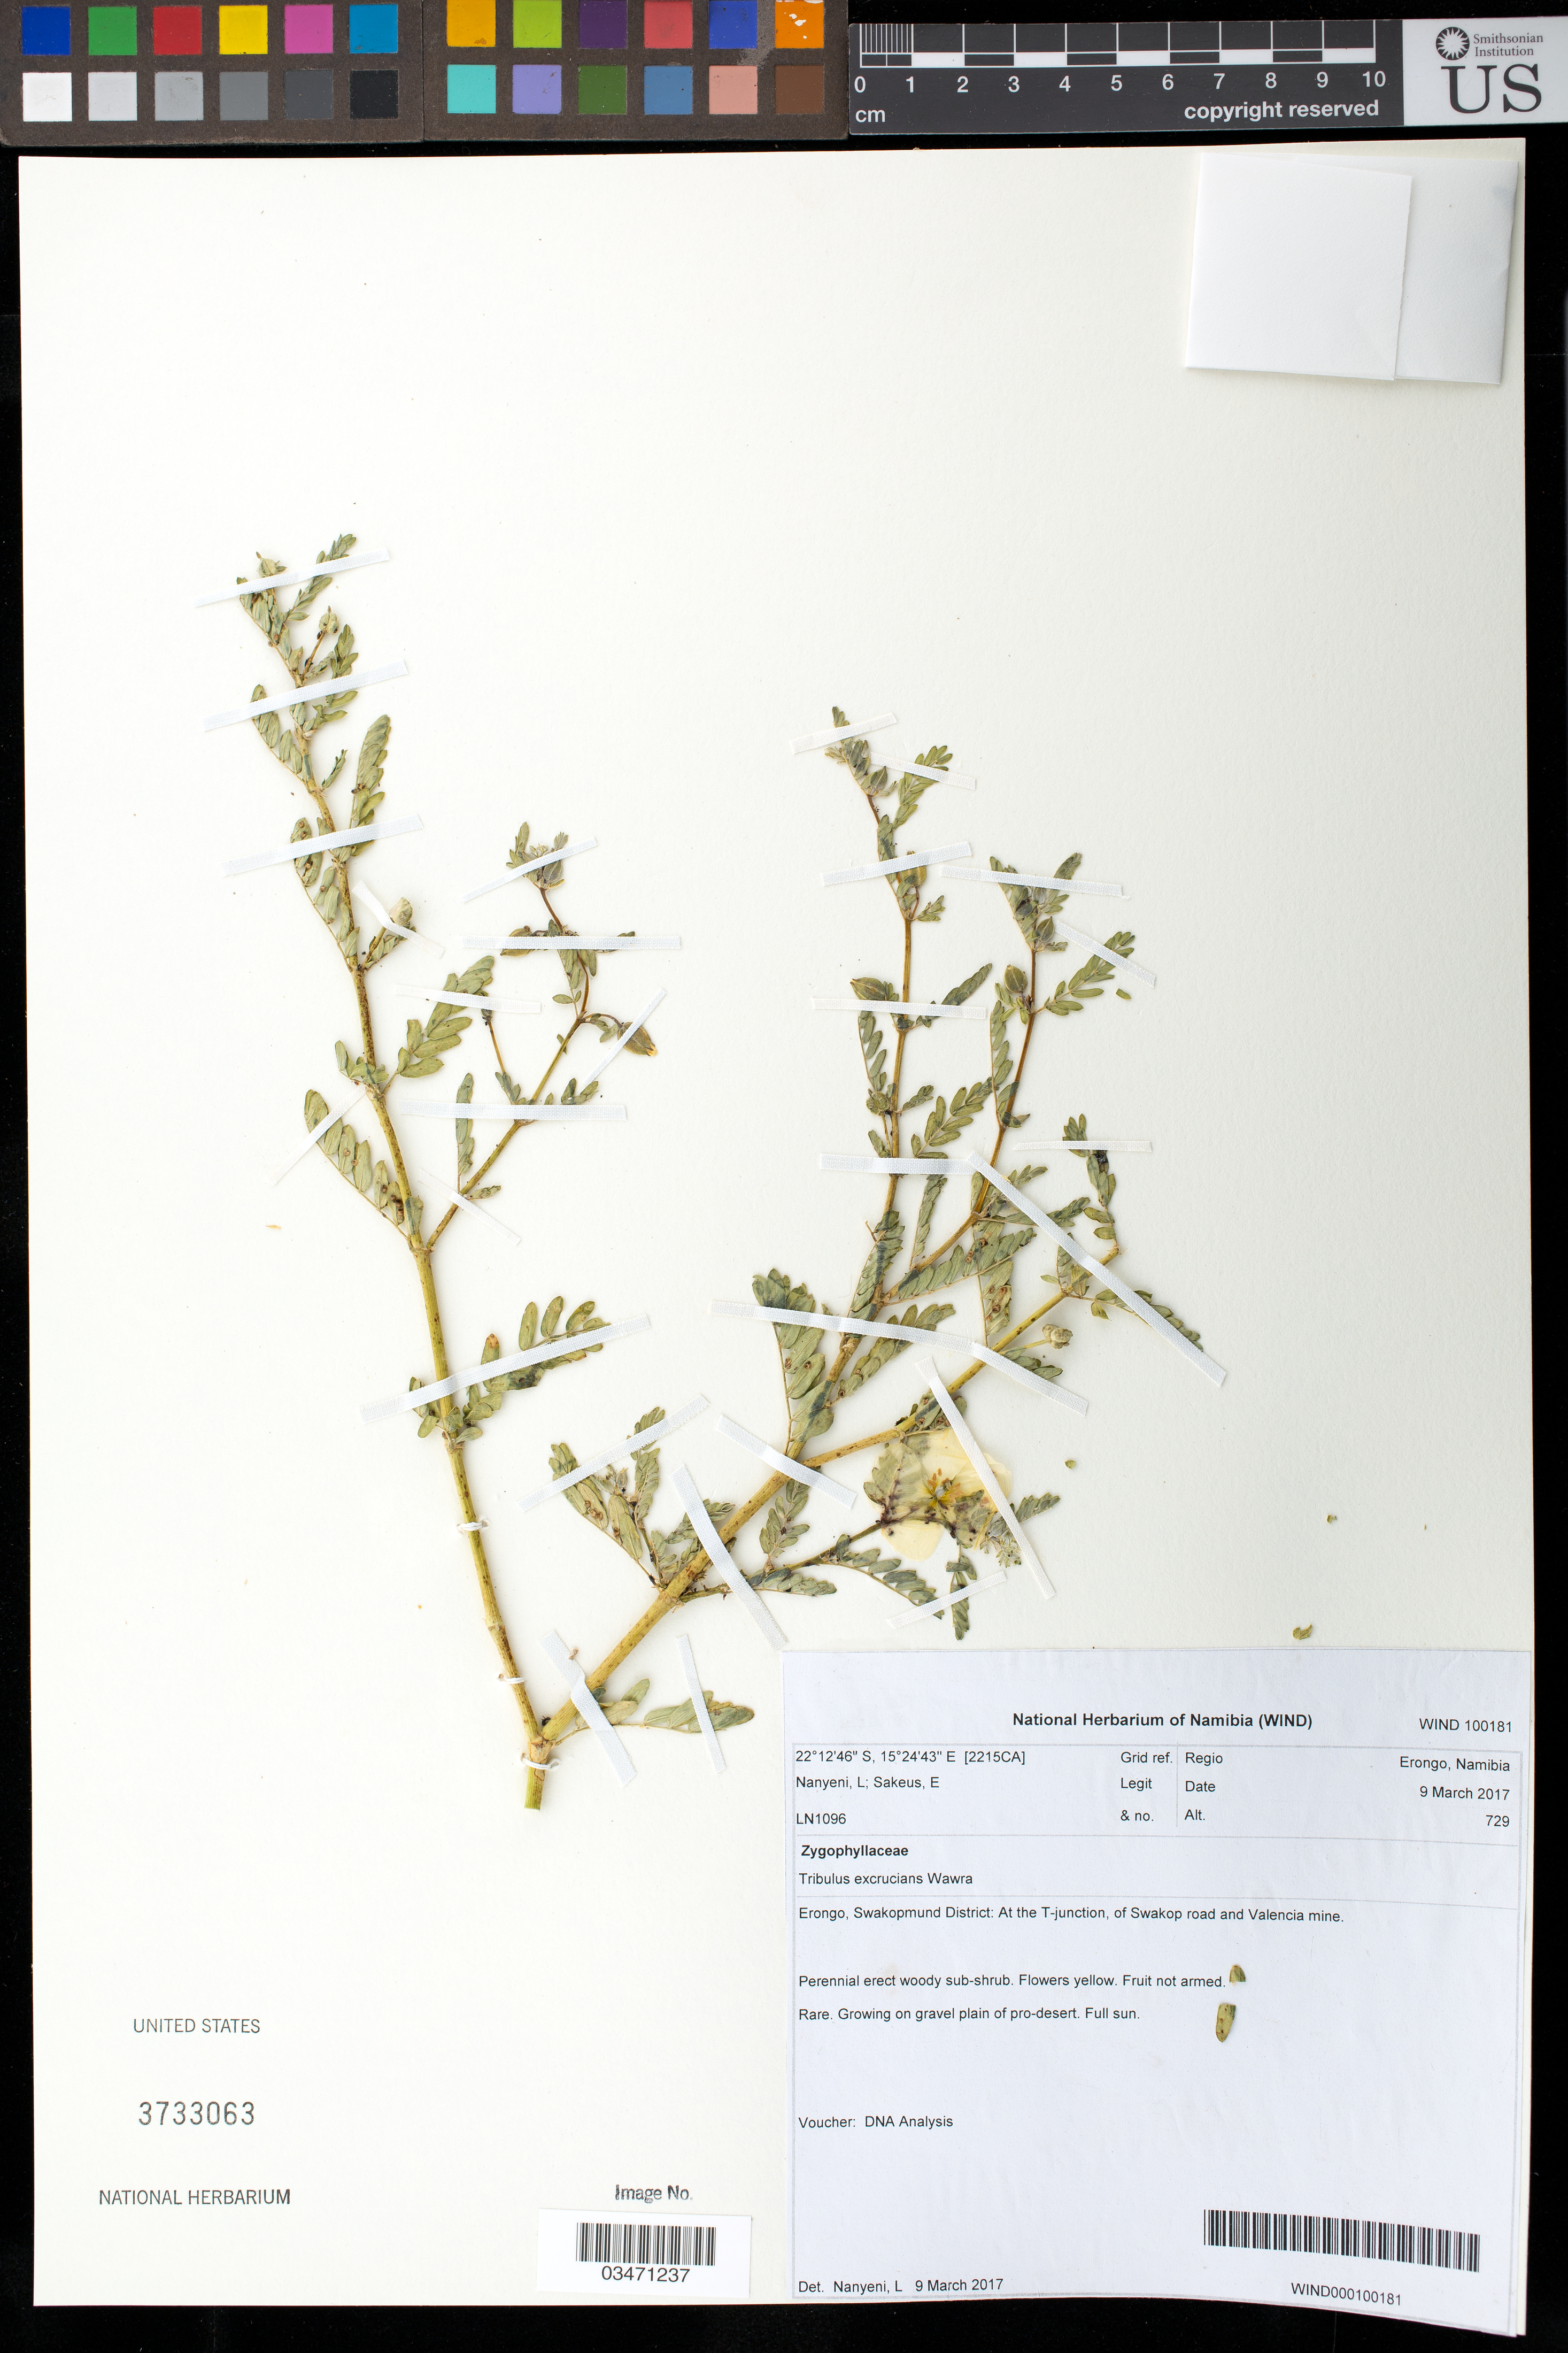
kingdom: Plantae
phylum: Tracheophyta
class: Magnoliopsida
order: Zygophyllales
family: Zygophyllaceae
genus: Tribulus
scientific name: Tribulus excrucians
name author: Wawra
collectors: L. Nanyeni & E. Sakeus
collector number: LN1096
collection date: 2017-03-09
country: Namibia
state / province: Erongo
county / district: Swakopmund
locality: At the T- junction, of Swakop road and Valencia mine.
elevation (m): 729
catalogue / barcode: US 3733063